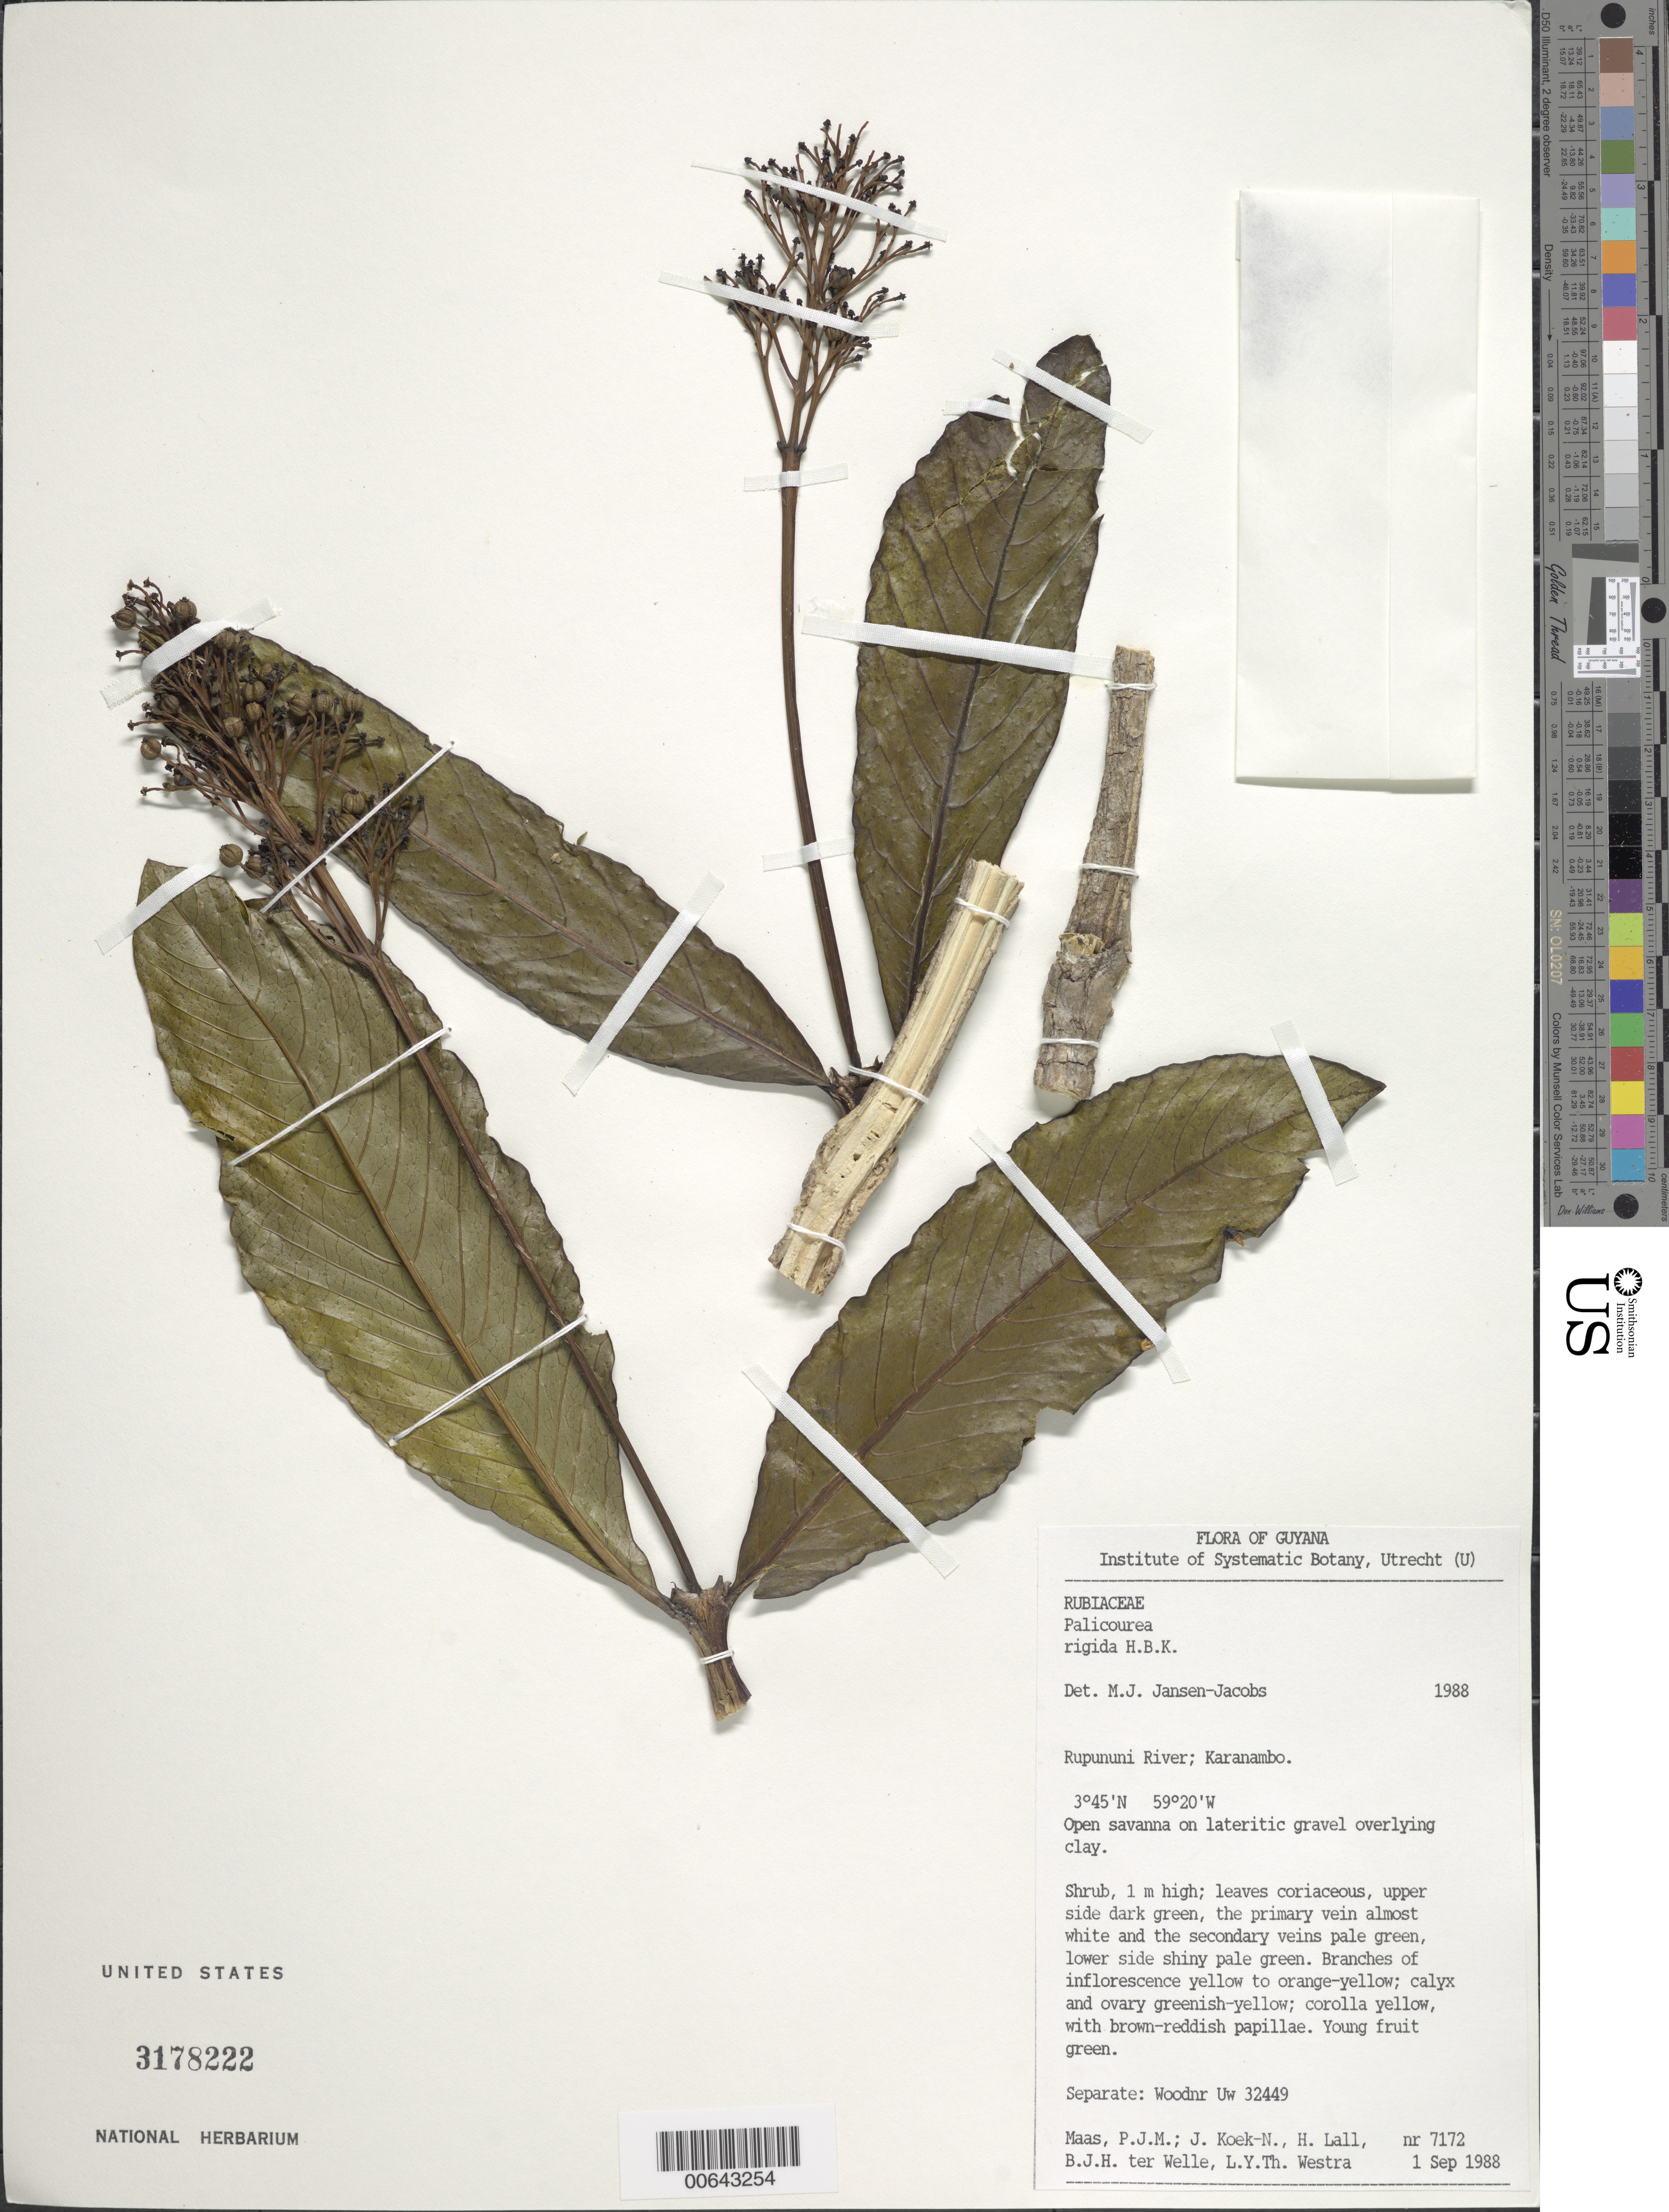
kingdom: Plantae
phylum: Tracheophyta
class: Magnoliopsida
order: Gentianales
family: Rubiaceae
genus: Palicourea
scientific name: Palicourea rigida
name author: Kunth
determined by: Jansen-Jacobs, M. J., (U), Nationaal Herbarium Nederland, Utrecht University branch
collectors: P. Maas, J. Koek-Noorman, H. Lall, B. Welle & L. Y. T. Westra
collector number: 7172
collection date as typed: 1-Sep-88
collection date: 1988-09-01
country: Guyana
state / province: U. Takutu-U. Essequibo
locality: Karanambo, Rupununi River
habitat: Open savanna on lateritic gravel overlaying clay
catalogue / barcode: US 3178222